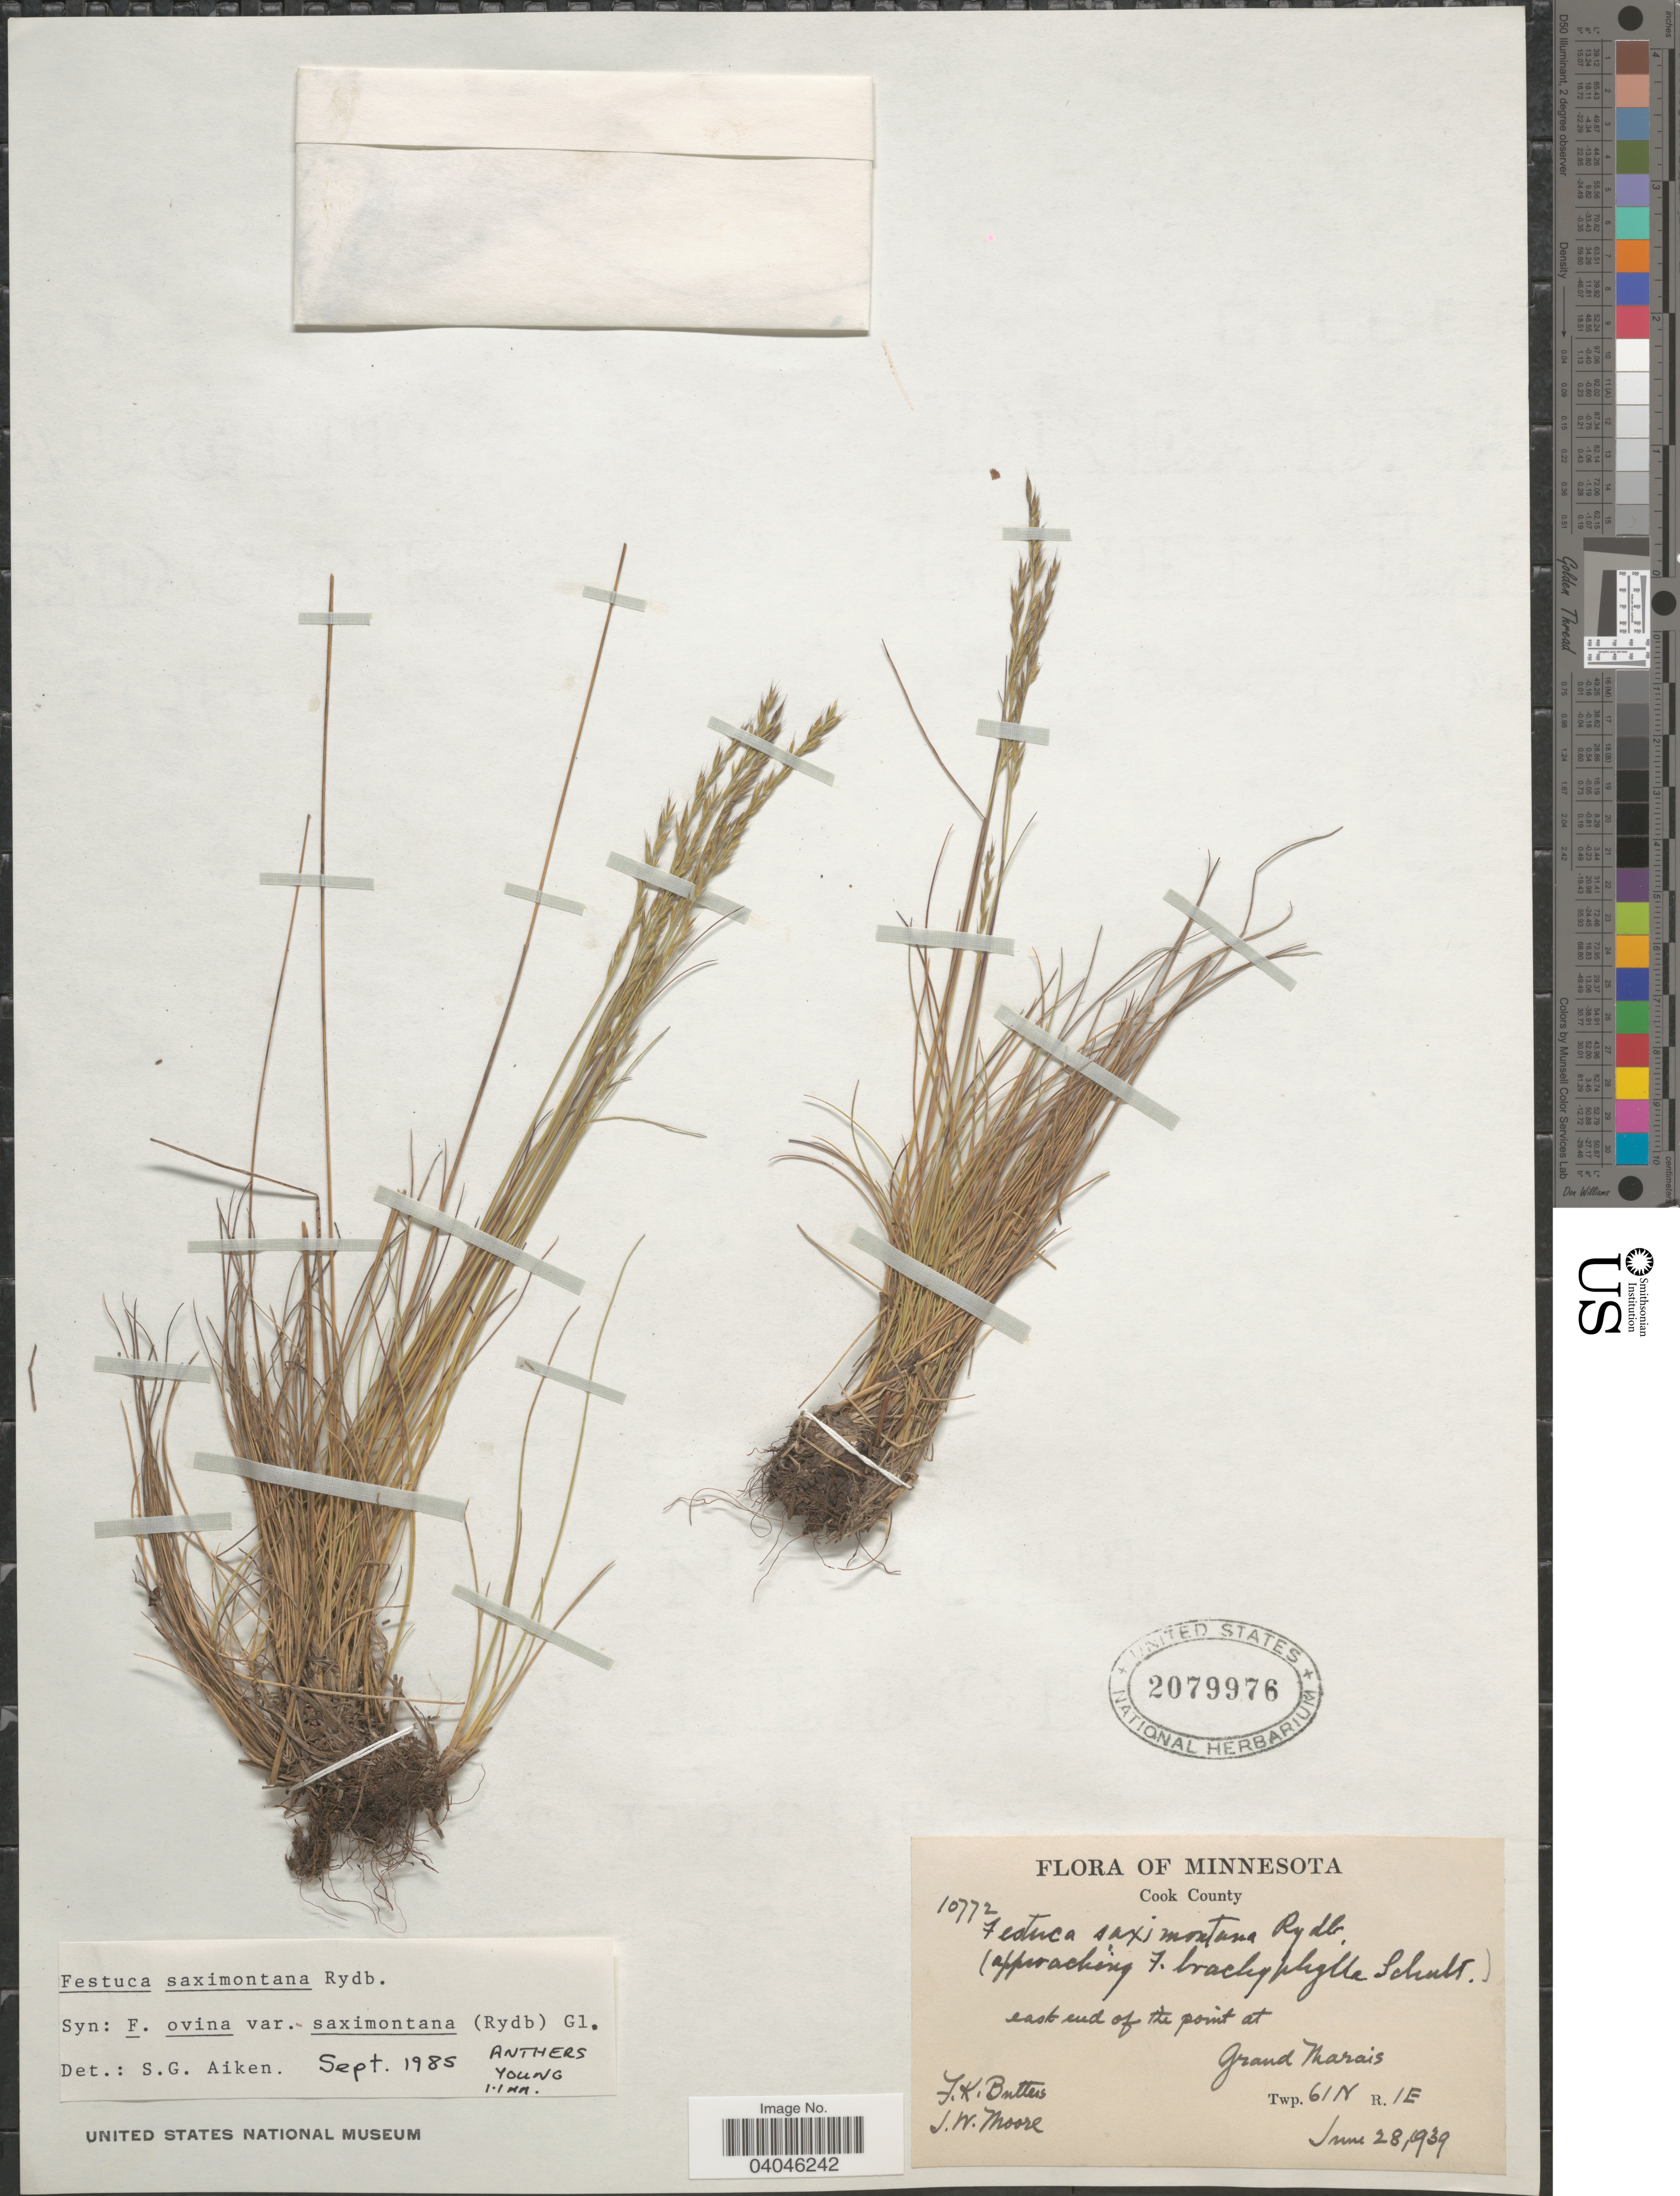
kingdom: Plantae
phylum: Tracheophyta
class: Liliopsida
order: Poales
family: Poaceae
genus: Festuca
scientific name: Festuca saximontana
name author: Rydb.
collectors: F. K. Butters & J. Moore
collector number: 10772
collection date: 1939-06-28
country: United States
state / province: Minnesota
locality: Cook County. East end of the point at Grand Marais. Twp. 61N R.1E.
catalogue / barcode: US 2079976